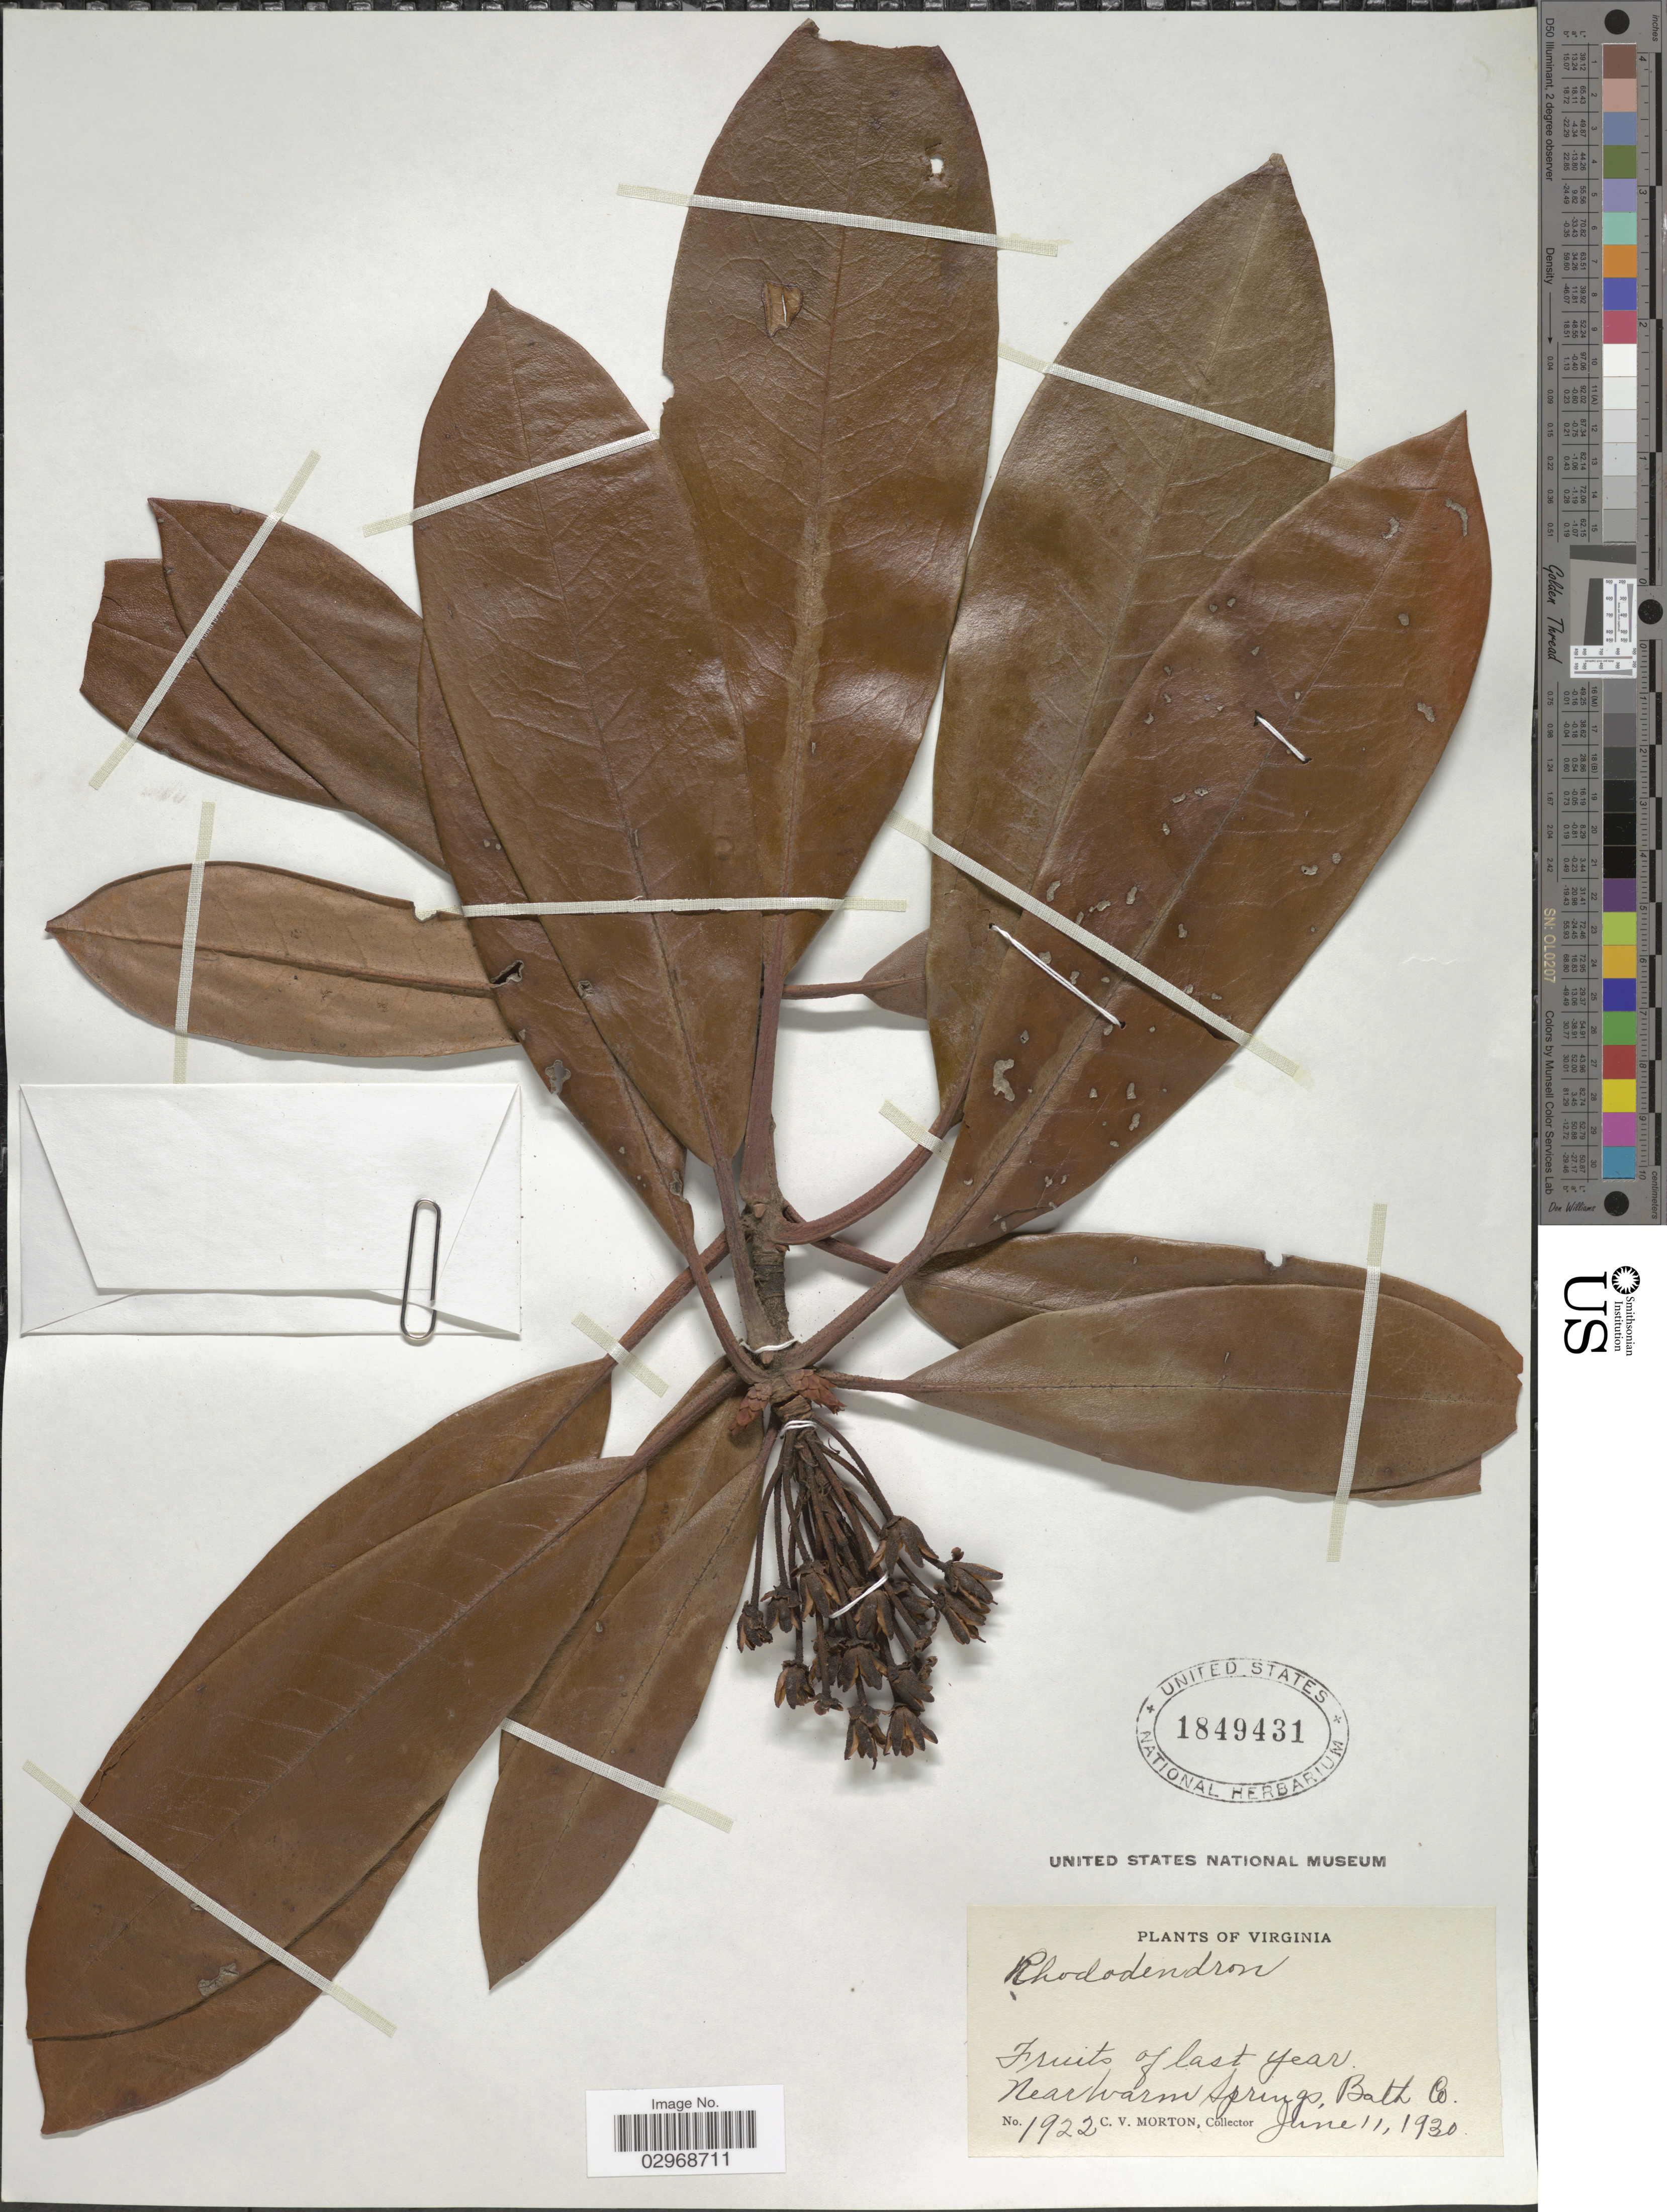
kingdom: Plantae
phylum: Tracheophyta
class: Magnoliopsida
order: Ericales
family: Ericaceae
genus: Rhododendron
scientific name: Rhododendron sp.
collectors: C. V. Morton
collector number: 1922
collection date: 1930-06-11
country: United States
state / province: Virginia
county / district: Bath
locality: Near Warm Springs, Bath Co.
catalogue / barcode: US 1849431